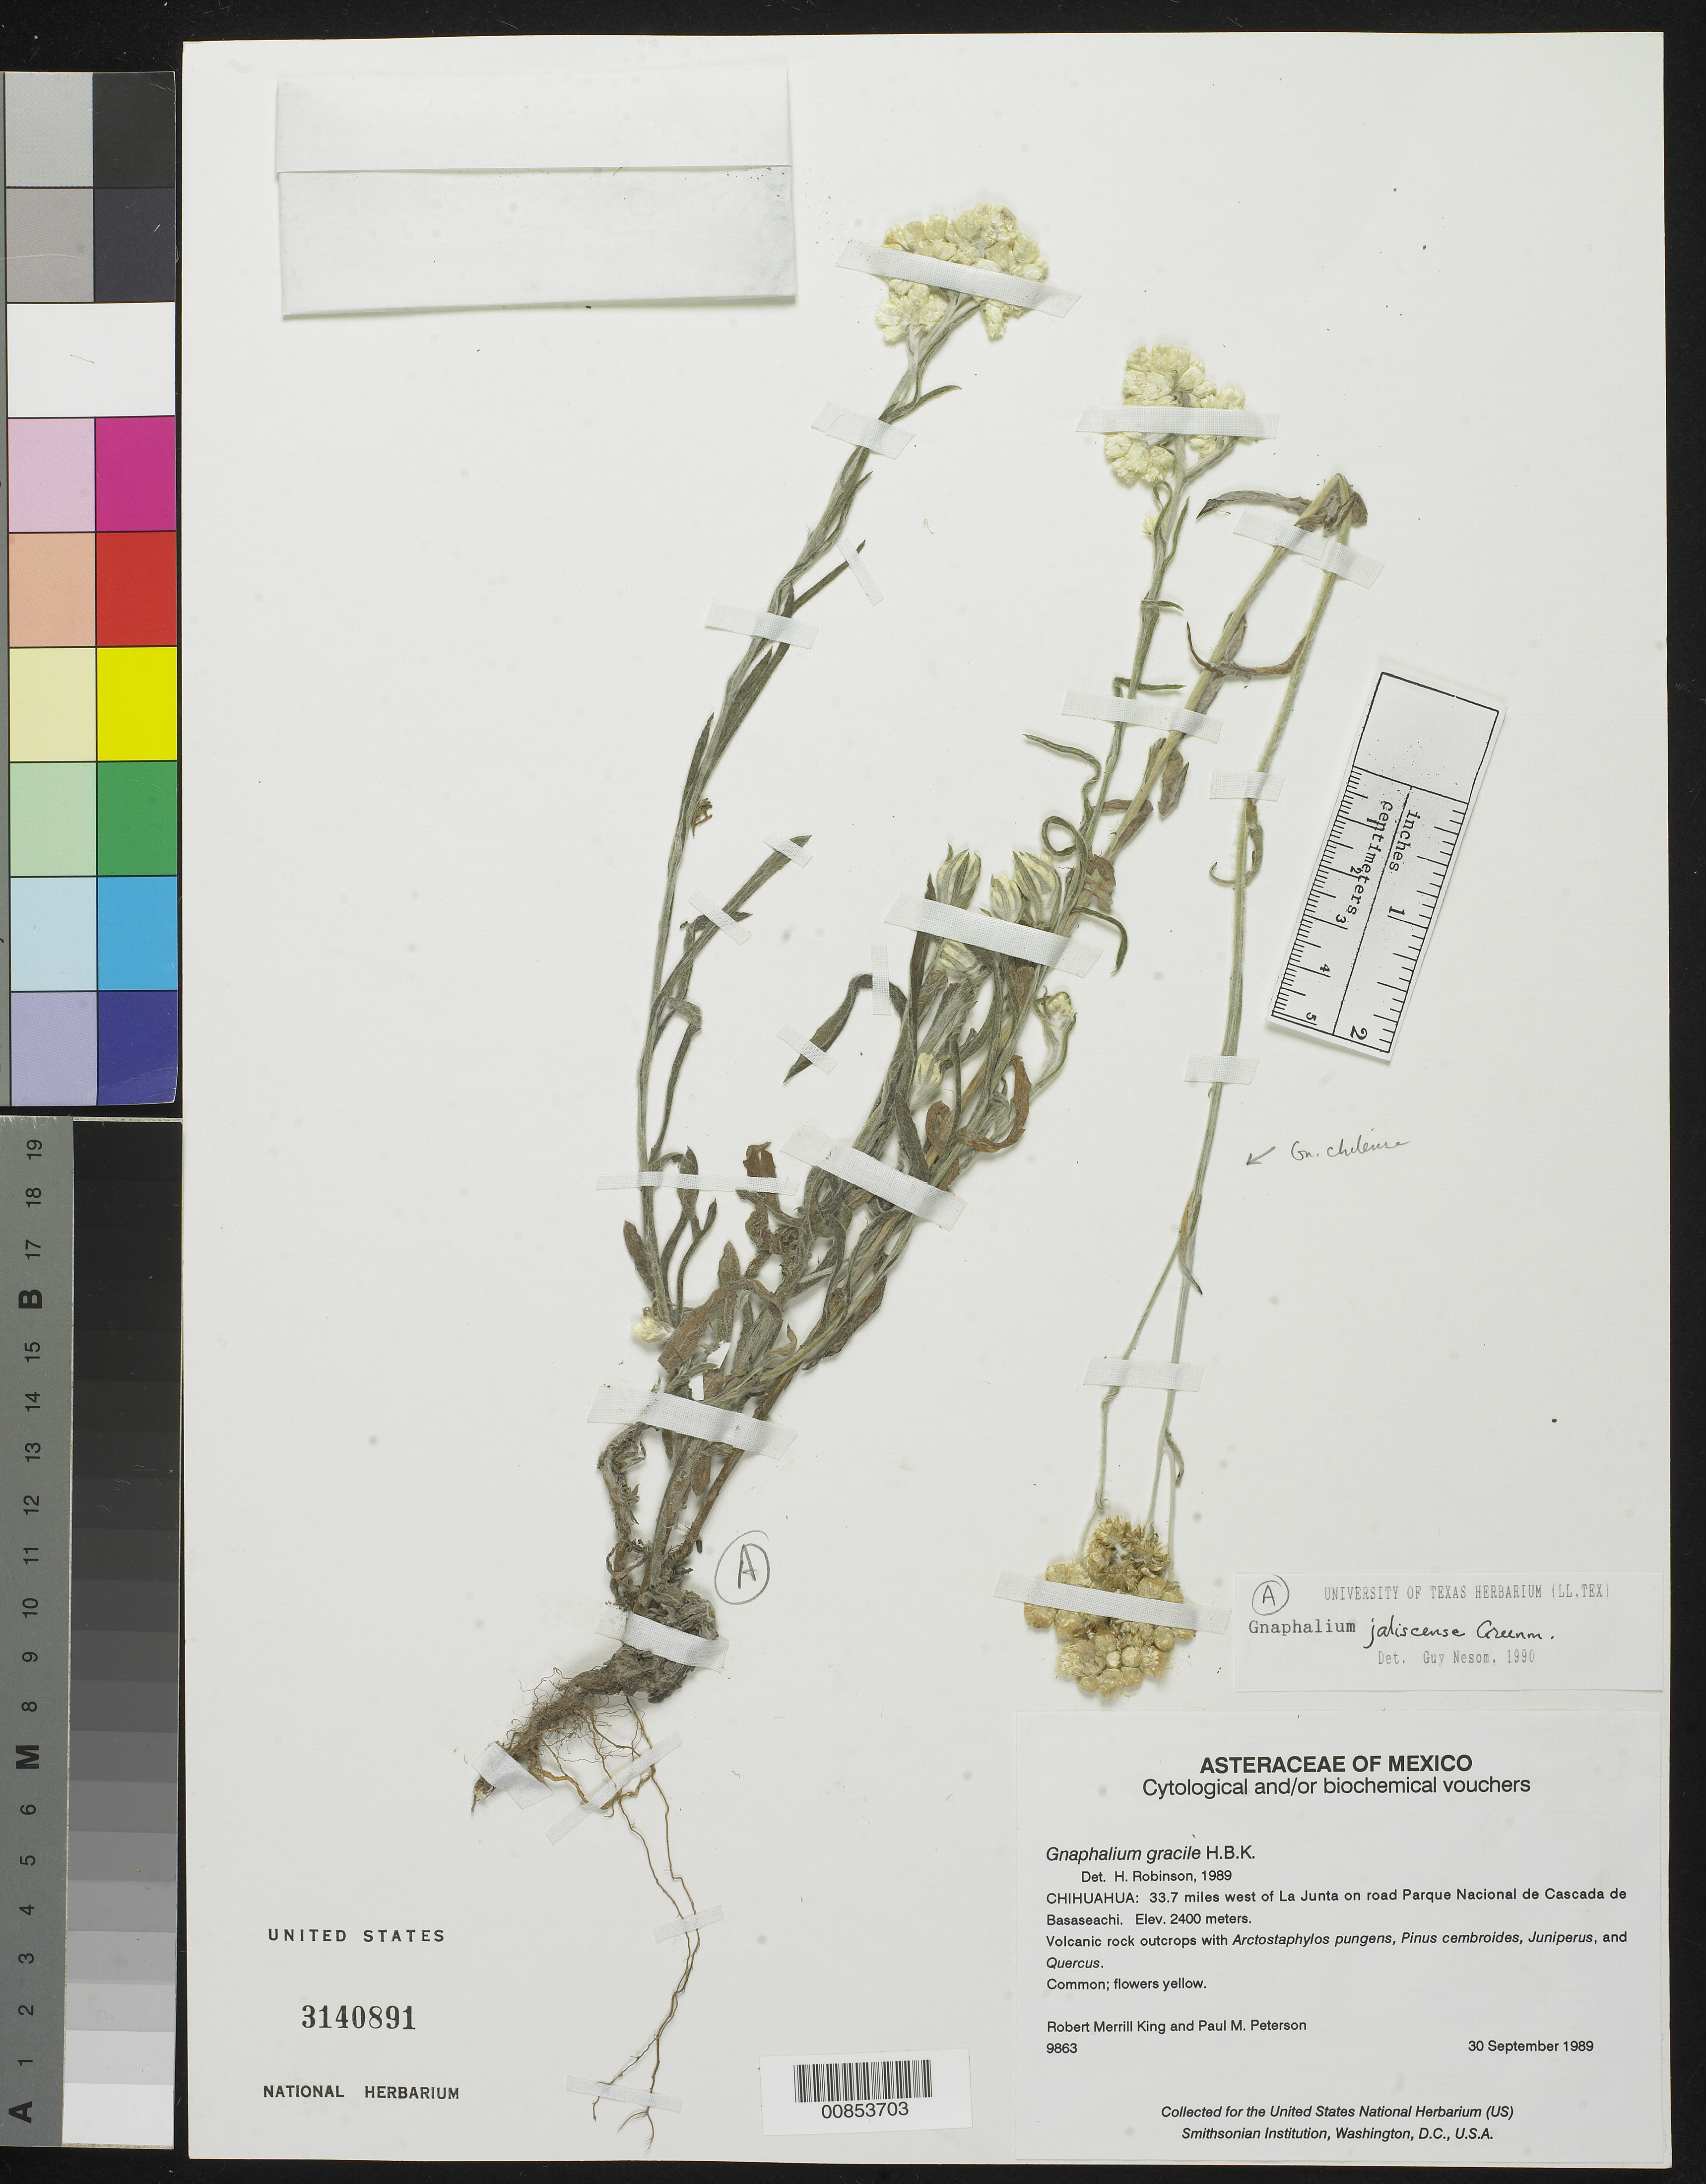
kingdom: Plantae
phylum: Tracheophyta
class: Magnoliopsida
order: Asterales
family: Asteraceae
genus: Pseudognaphalium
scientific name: Pseudognaphalium jaliscense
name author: (Greenm.) Anderb.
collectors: R. M. King & P. M. Peterson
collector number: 9863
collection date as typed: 30 Sep 1989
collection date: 1989-09-30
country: Mexico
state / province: Chihuahua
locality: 33.7 miles west of La Junta on road Parque Nacional de Cascada de Basaseachic.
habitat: Volcanic rock outcrops with Arctostaphylos pungens, Pinus cembroides, Juniperus, and Quercus.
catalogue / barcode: US 3140891